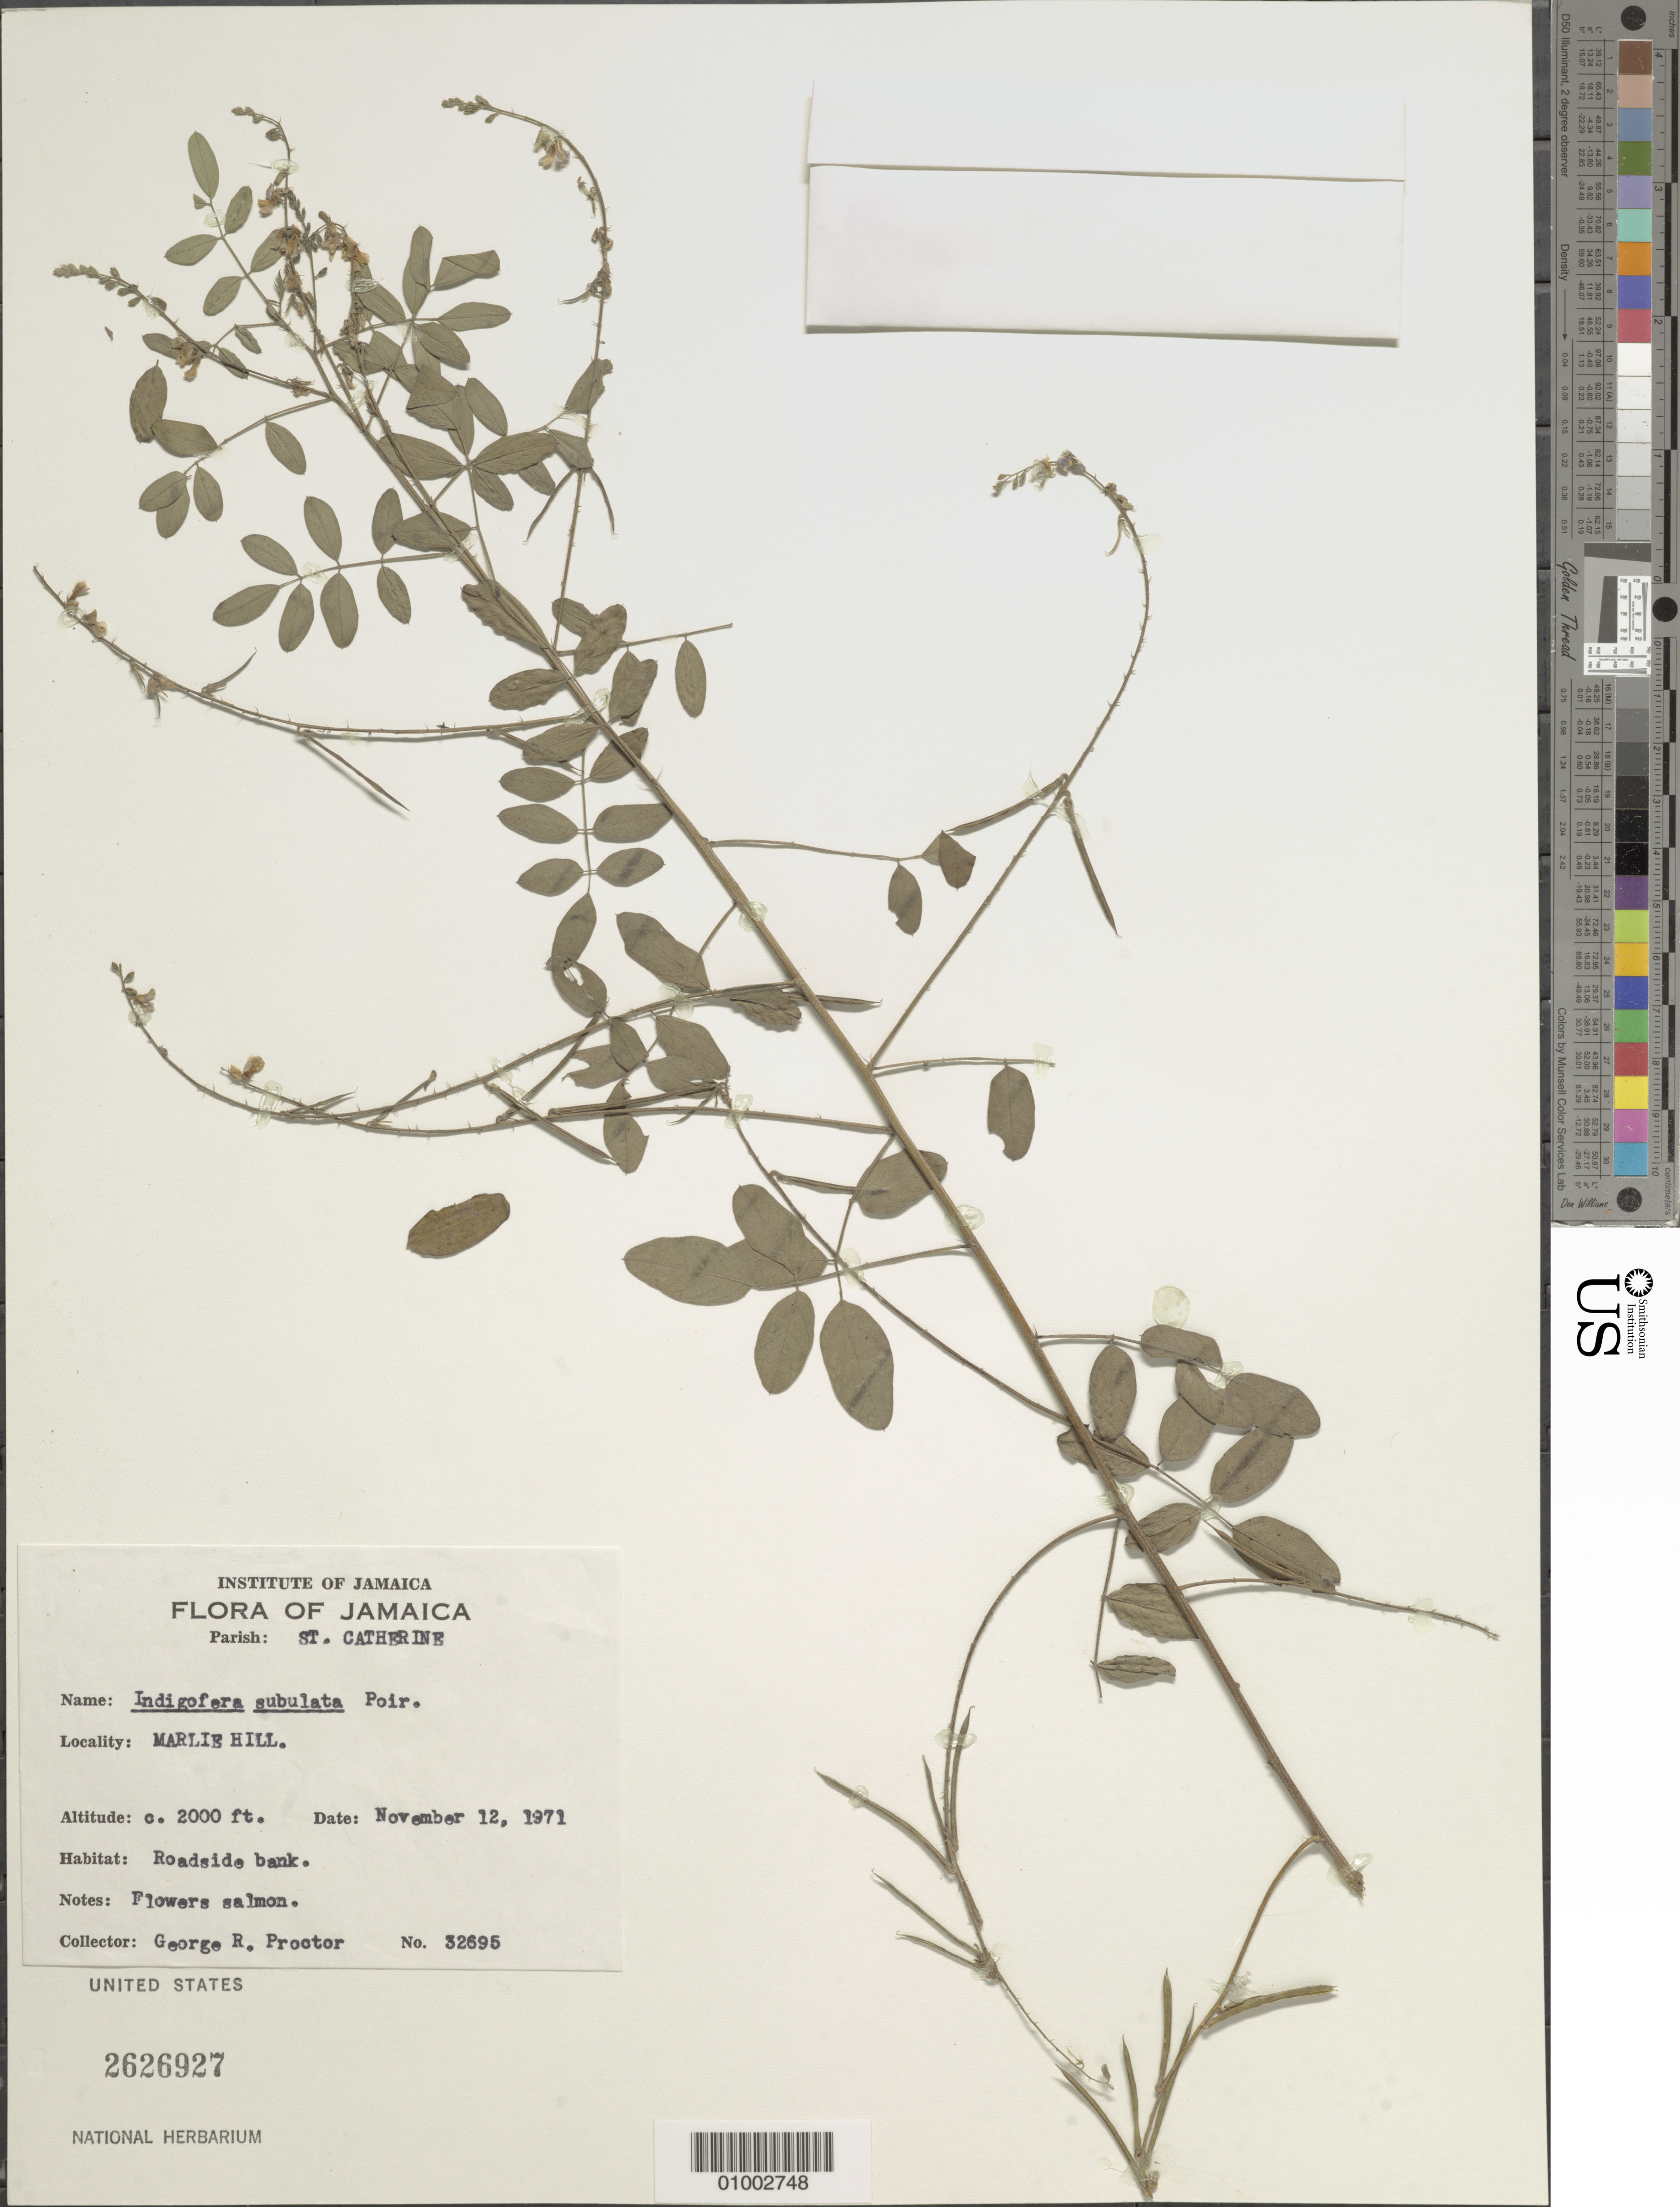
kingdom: Plantae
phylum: Tracheophyta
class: Magnoliopsida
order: Fabales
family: Fabaceae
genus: Indigofera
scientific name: Indigofera mucronata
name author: Lam.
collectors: G. R. Proctor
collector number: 32695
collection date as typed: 12 Nov 1971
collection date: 1971-11-12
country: Jamaica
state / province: Saint Catherine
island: Jamaica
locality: Roadside bank, Marlis Hill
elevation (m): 610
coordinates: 0 N, 0 E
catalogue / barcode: US 2626927